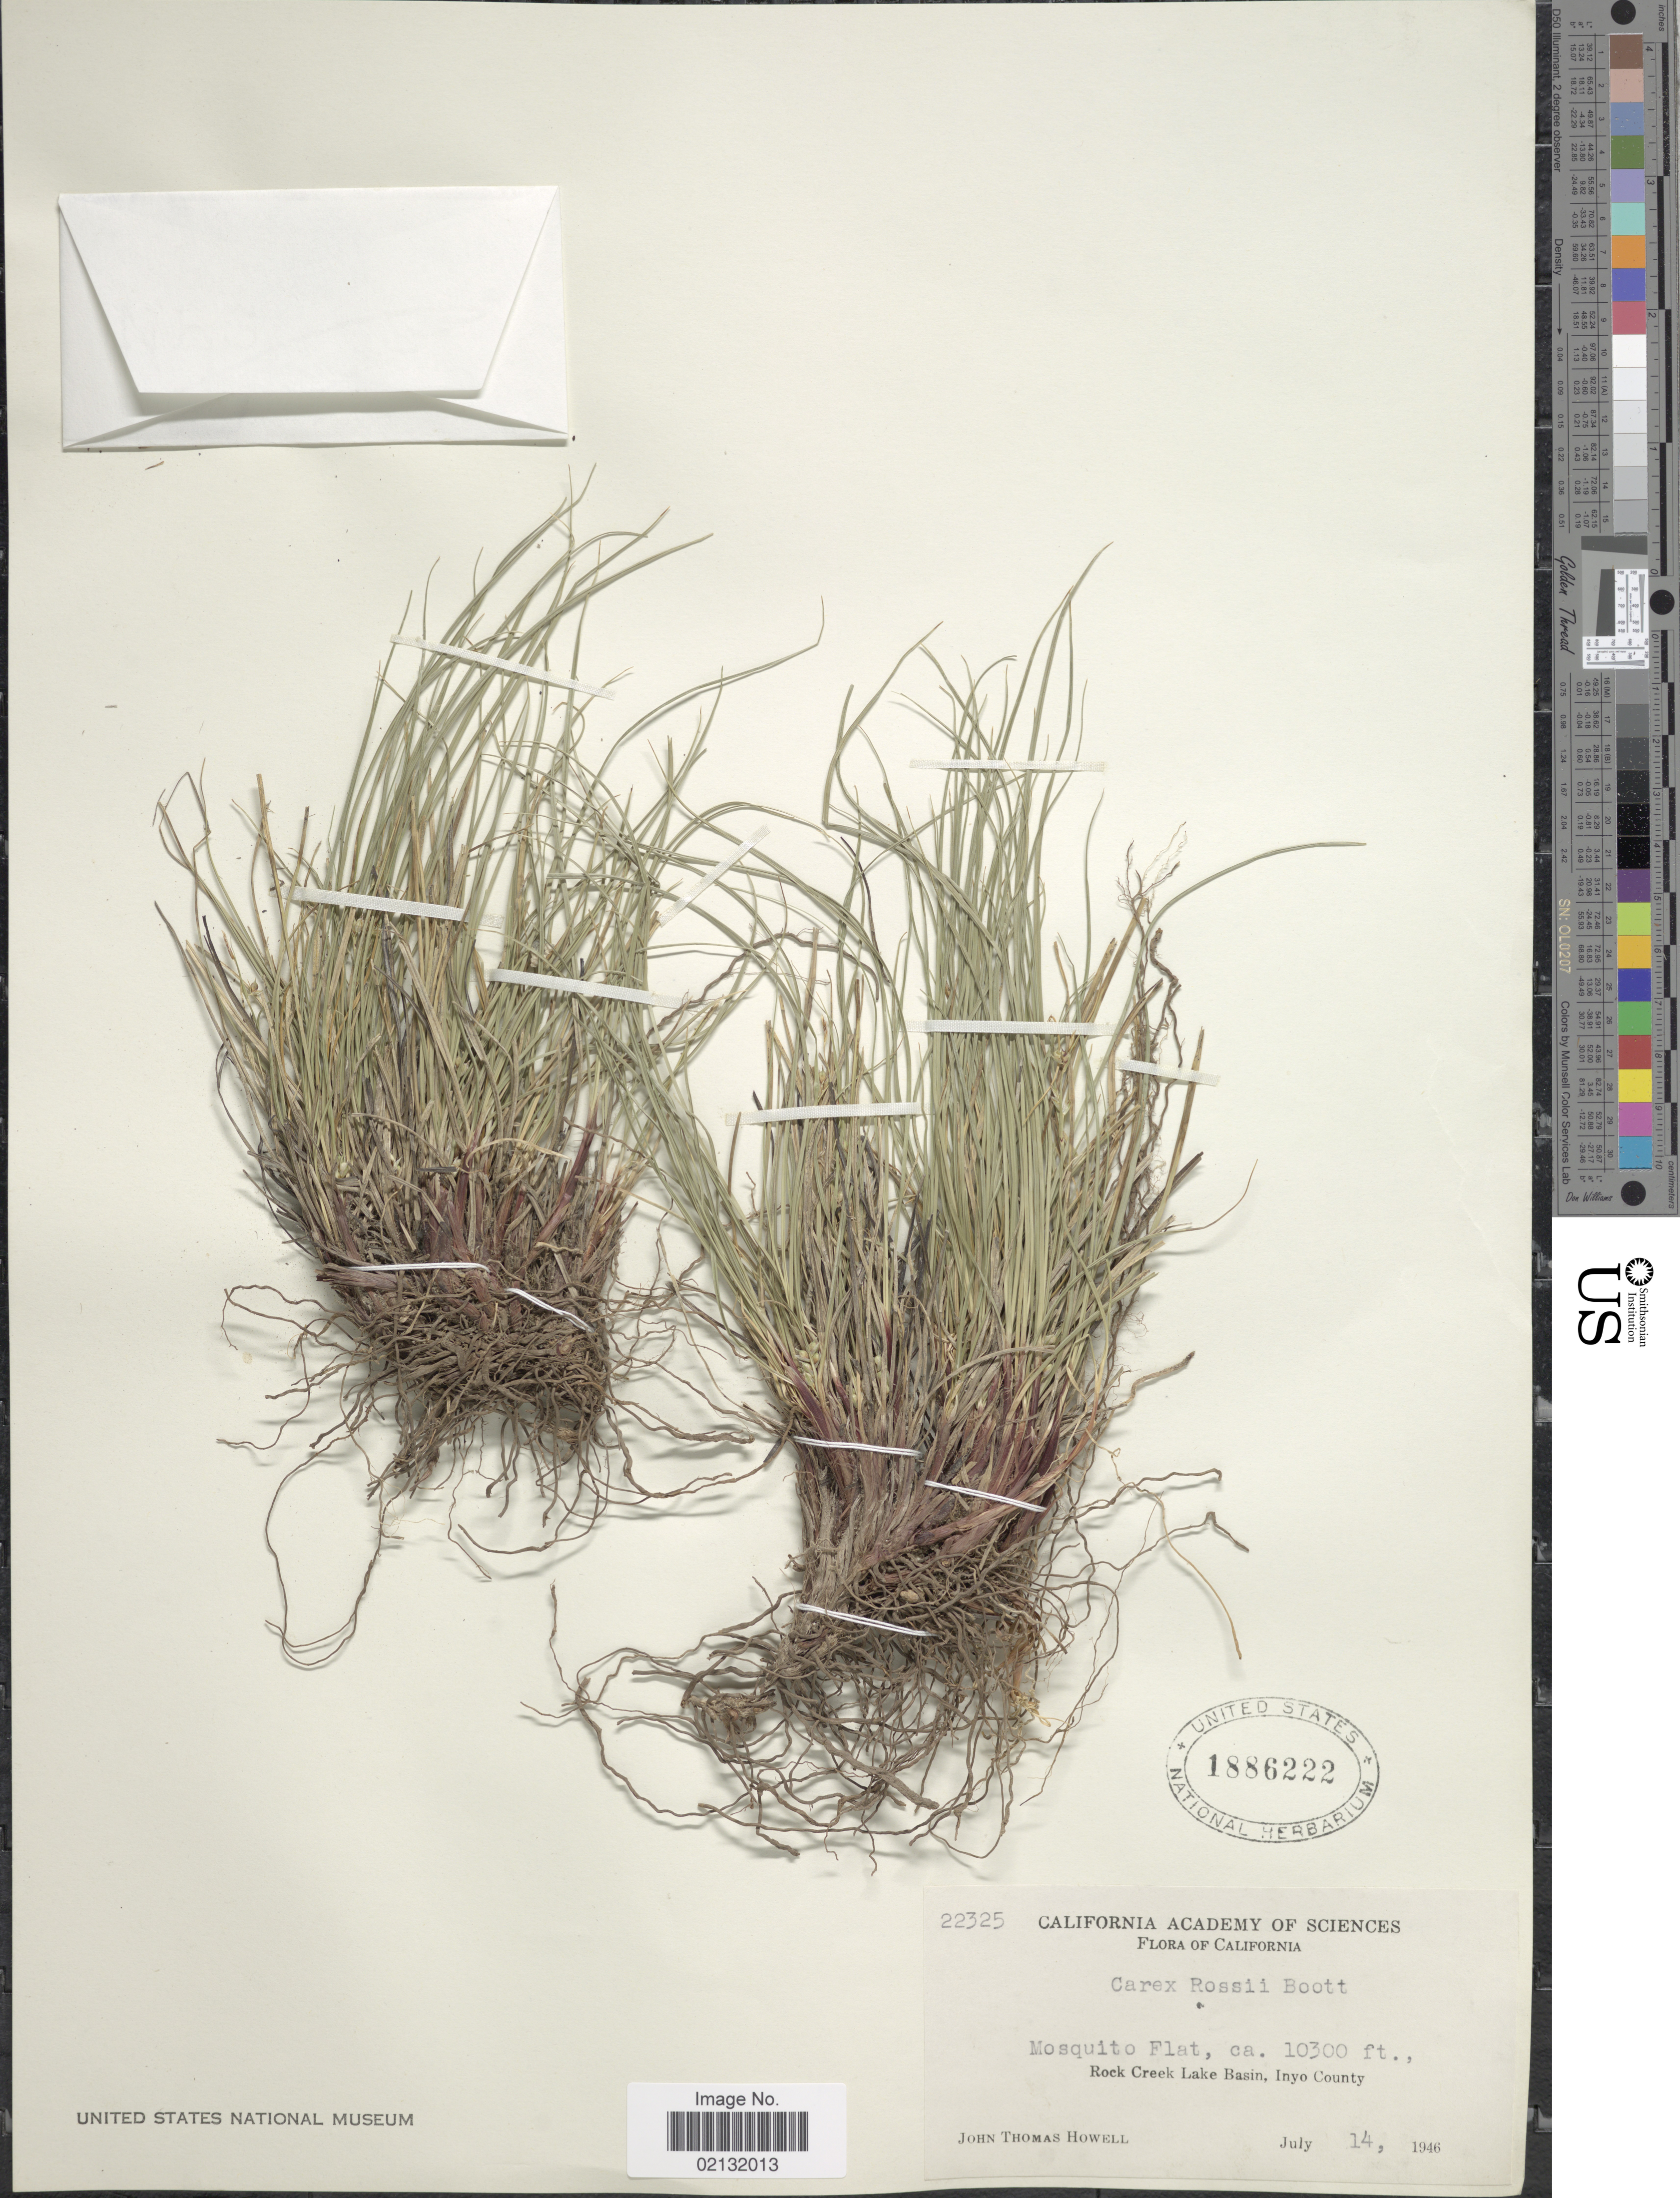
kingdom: Plantae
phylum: Tracheophyta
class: Liliopsida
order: Poales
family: Cyperaceae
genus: Carex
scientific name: Carex rossii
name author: Boott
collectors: J. T. Howell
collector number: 22325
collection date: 1946-07-14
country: United States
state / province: California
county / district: Inyo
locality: Mosquitos Flat. Rock Creek Lake Basin, Inyo County.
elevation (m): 3139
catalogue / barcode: US 1886222